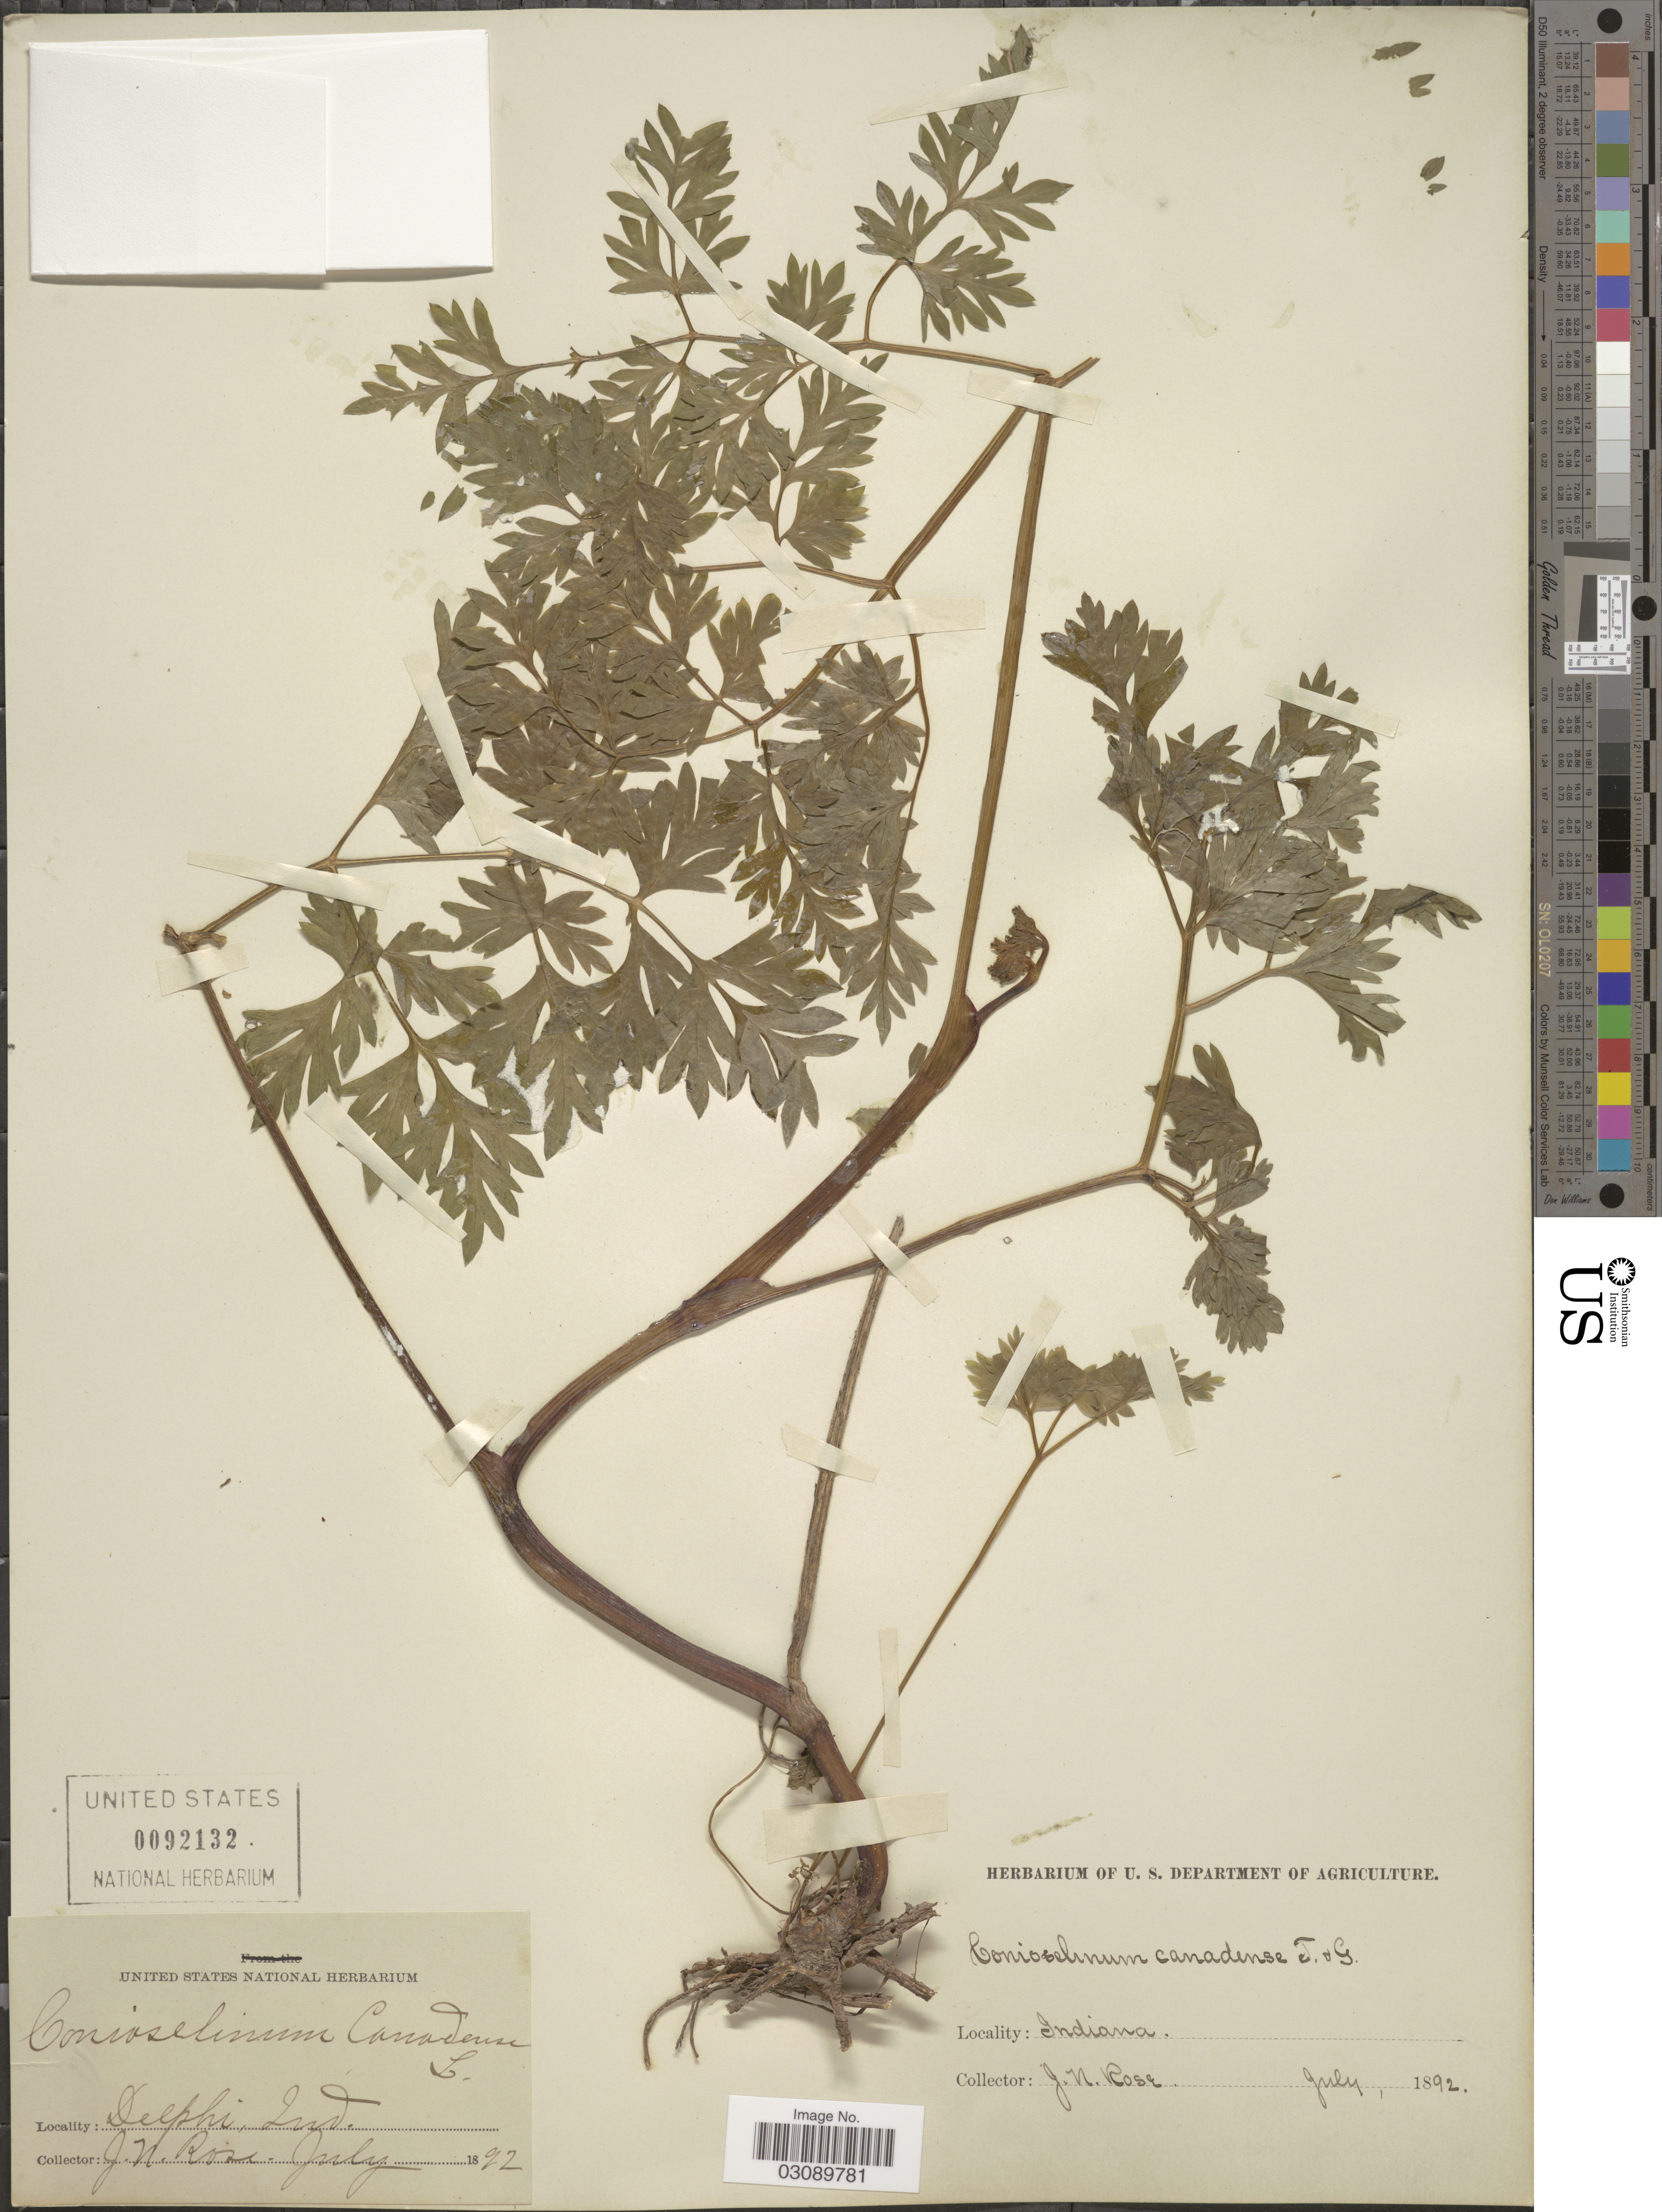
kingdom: Plantae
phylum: Tracheophyta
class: Magnoliopsida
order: Apiales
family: Apiaceae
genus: Conioselinum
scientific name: Conioselinum canadense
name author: Torr.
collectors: J. N. Rose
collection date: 1892-07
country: United States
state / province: Indiana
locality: Delphi.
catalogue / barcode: US 92132